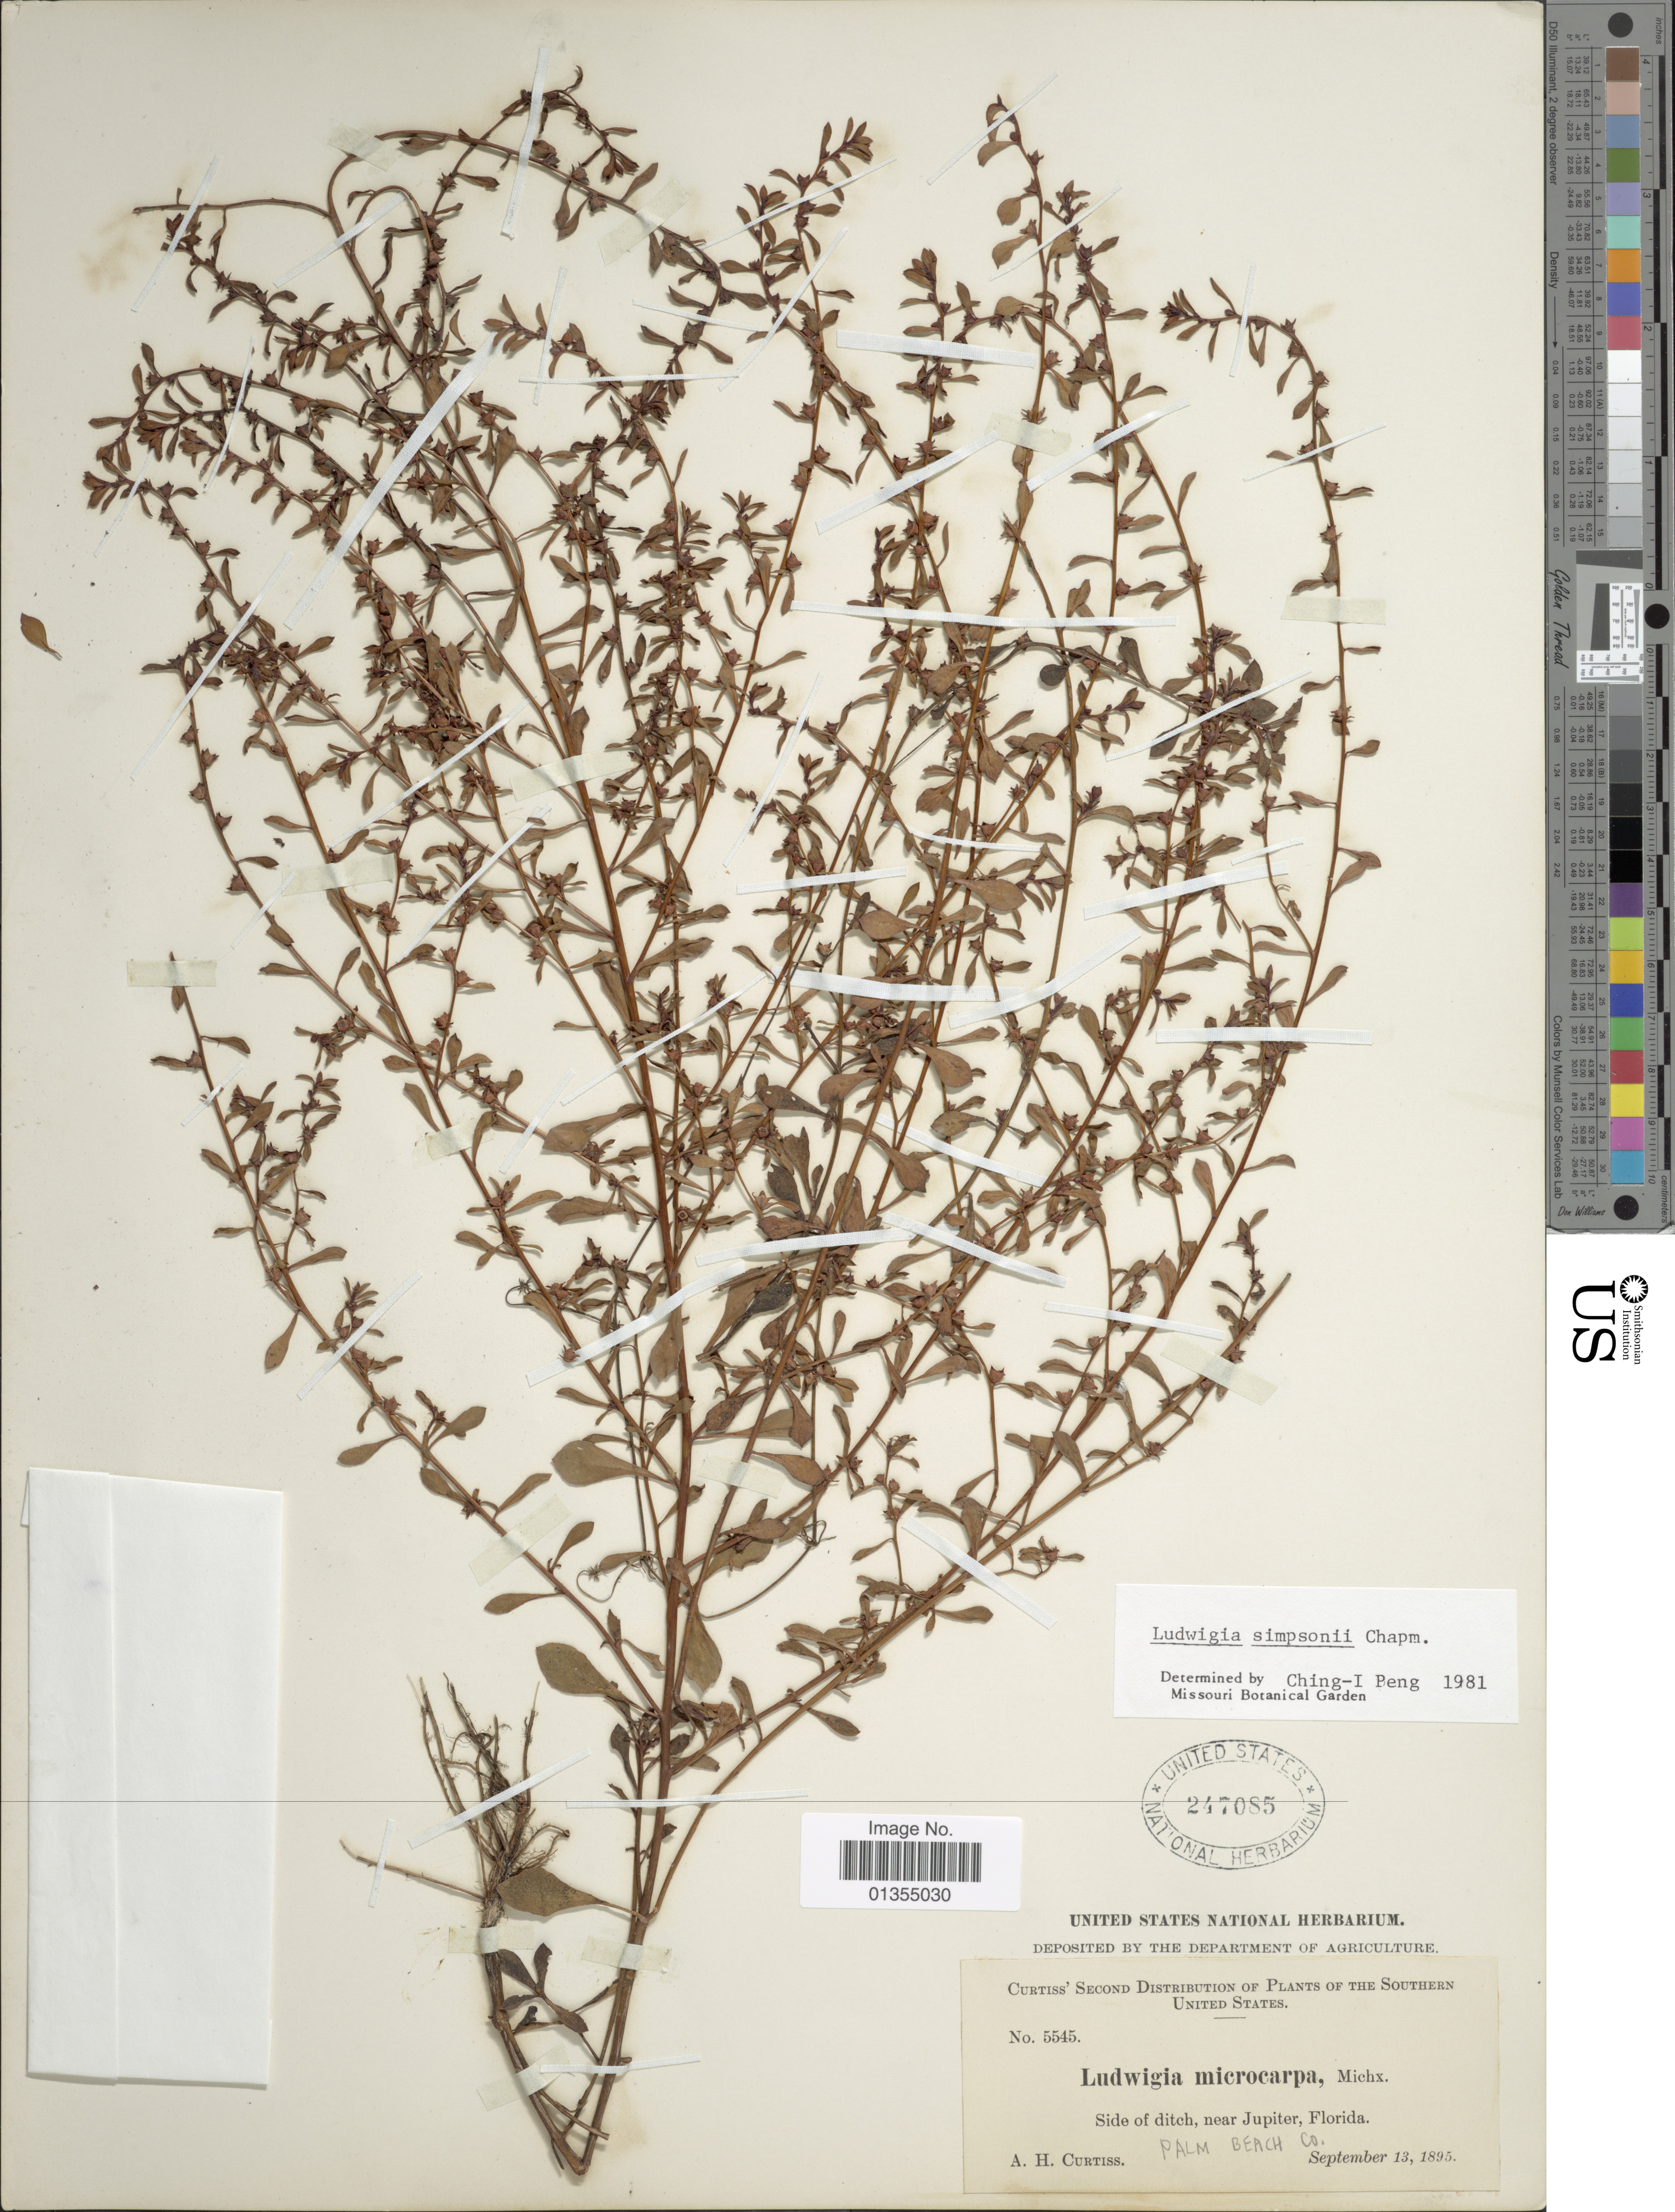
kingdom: Plantae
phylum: Tracheophyta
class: Magnoliopsida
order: Myrtales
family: Onagraceae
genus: Ludwigia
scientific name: Ludwigia simpsonii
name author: Chapm.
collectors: A. H. Curtiss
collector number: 5545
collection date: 1895-08-13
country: United States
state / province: Florida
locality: Side ditch, near Jupiter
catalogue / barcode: US 247085